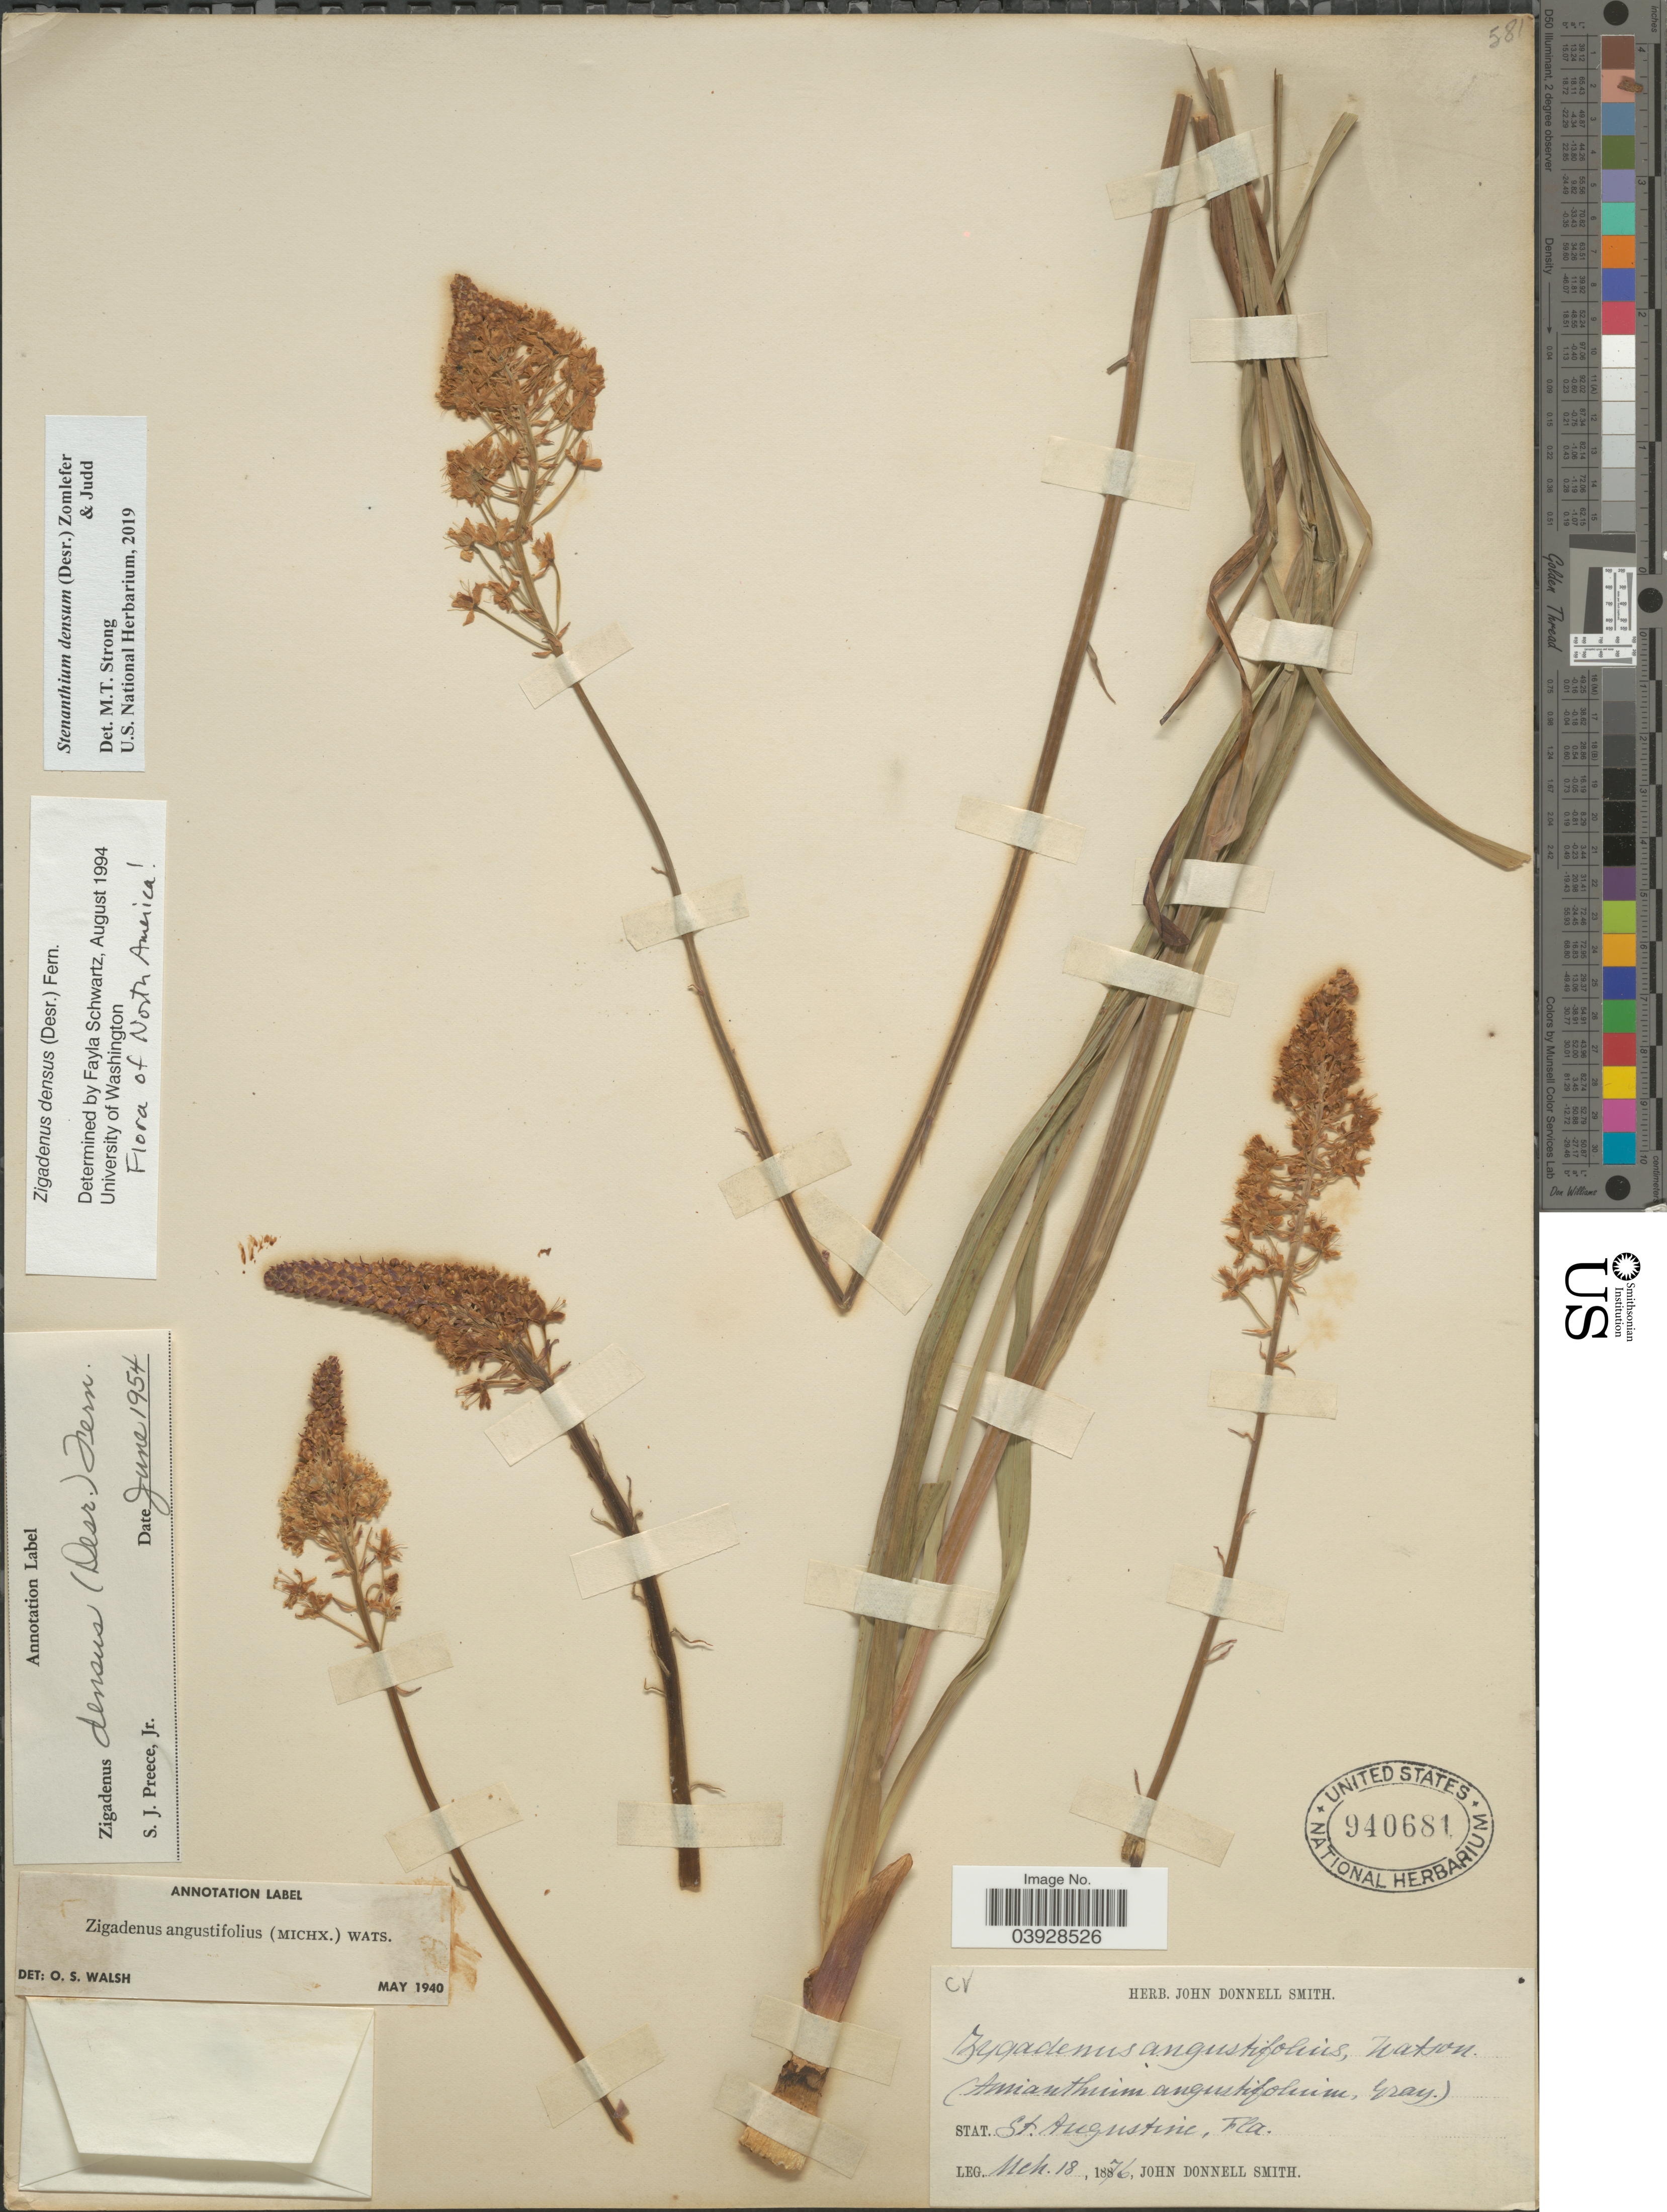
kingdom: Plantae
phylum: Tracheophyta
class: Liliopsida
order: Liliales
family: Melanthiaceae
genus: Stenanthium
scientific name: Stenanthium densum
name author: (Desr.) Zomlefer & Judd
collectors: J. Donnell Smith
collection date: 1876-03-18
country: United States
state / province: Florida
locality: Stat. St. Augustine.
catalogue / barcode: US 940681